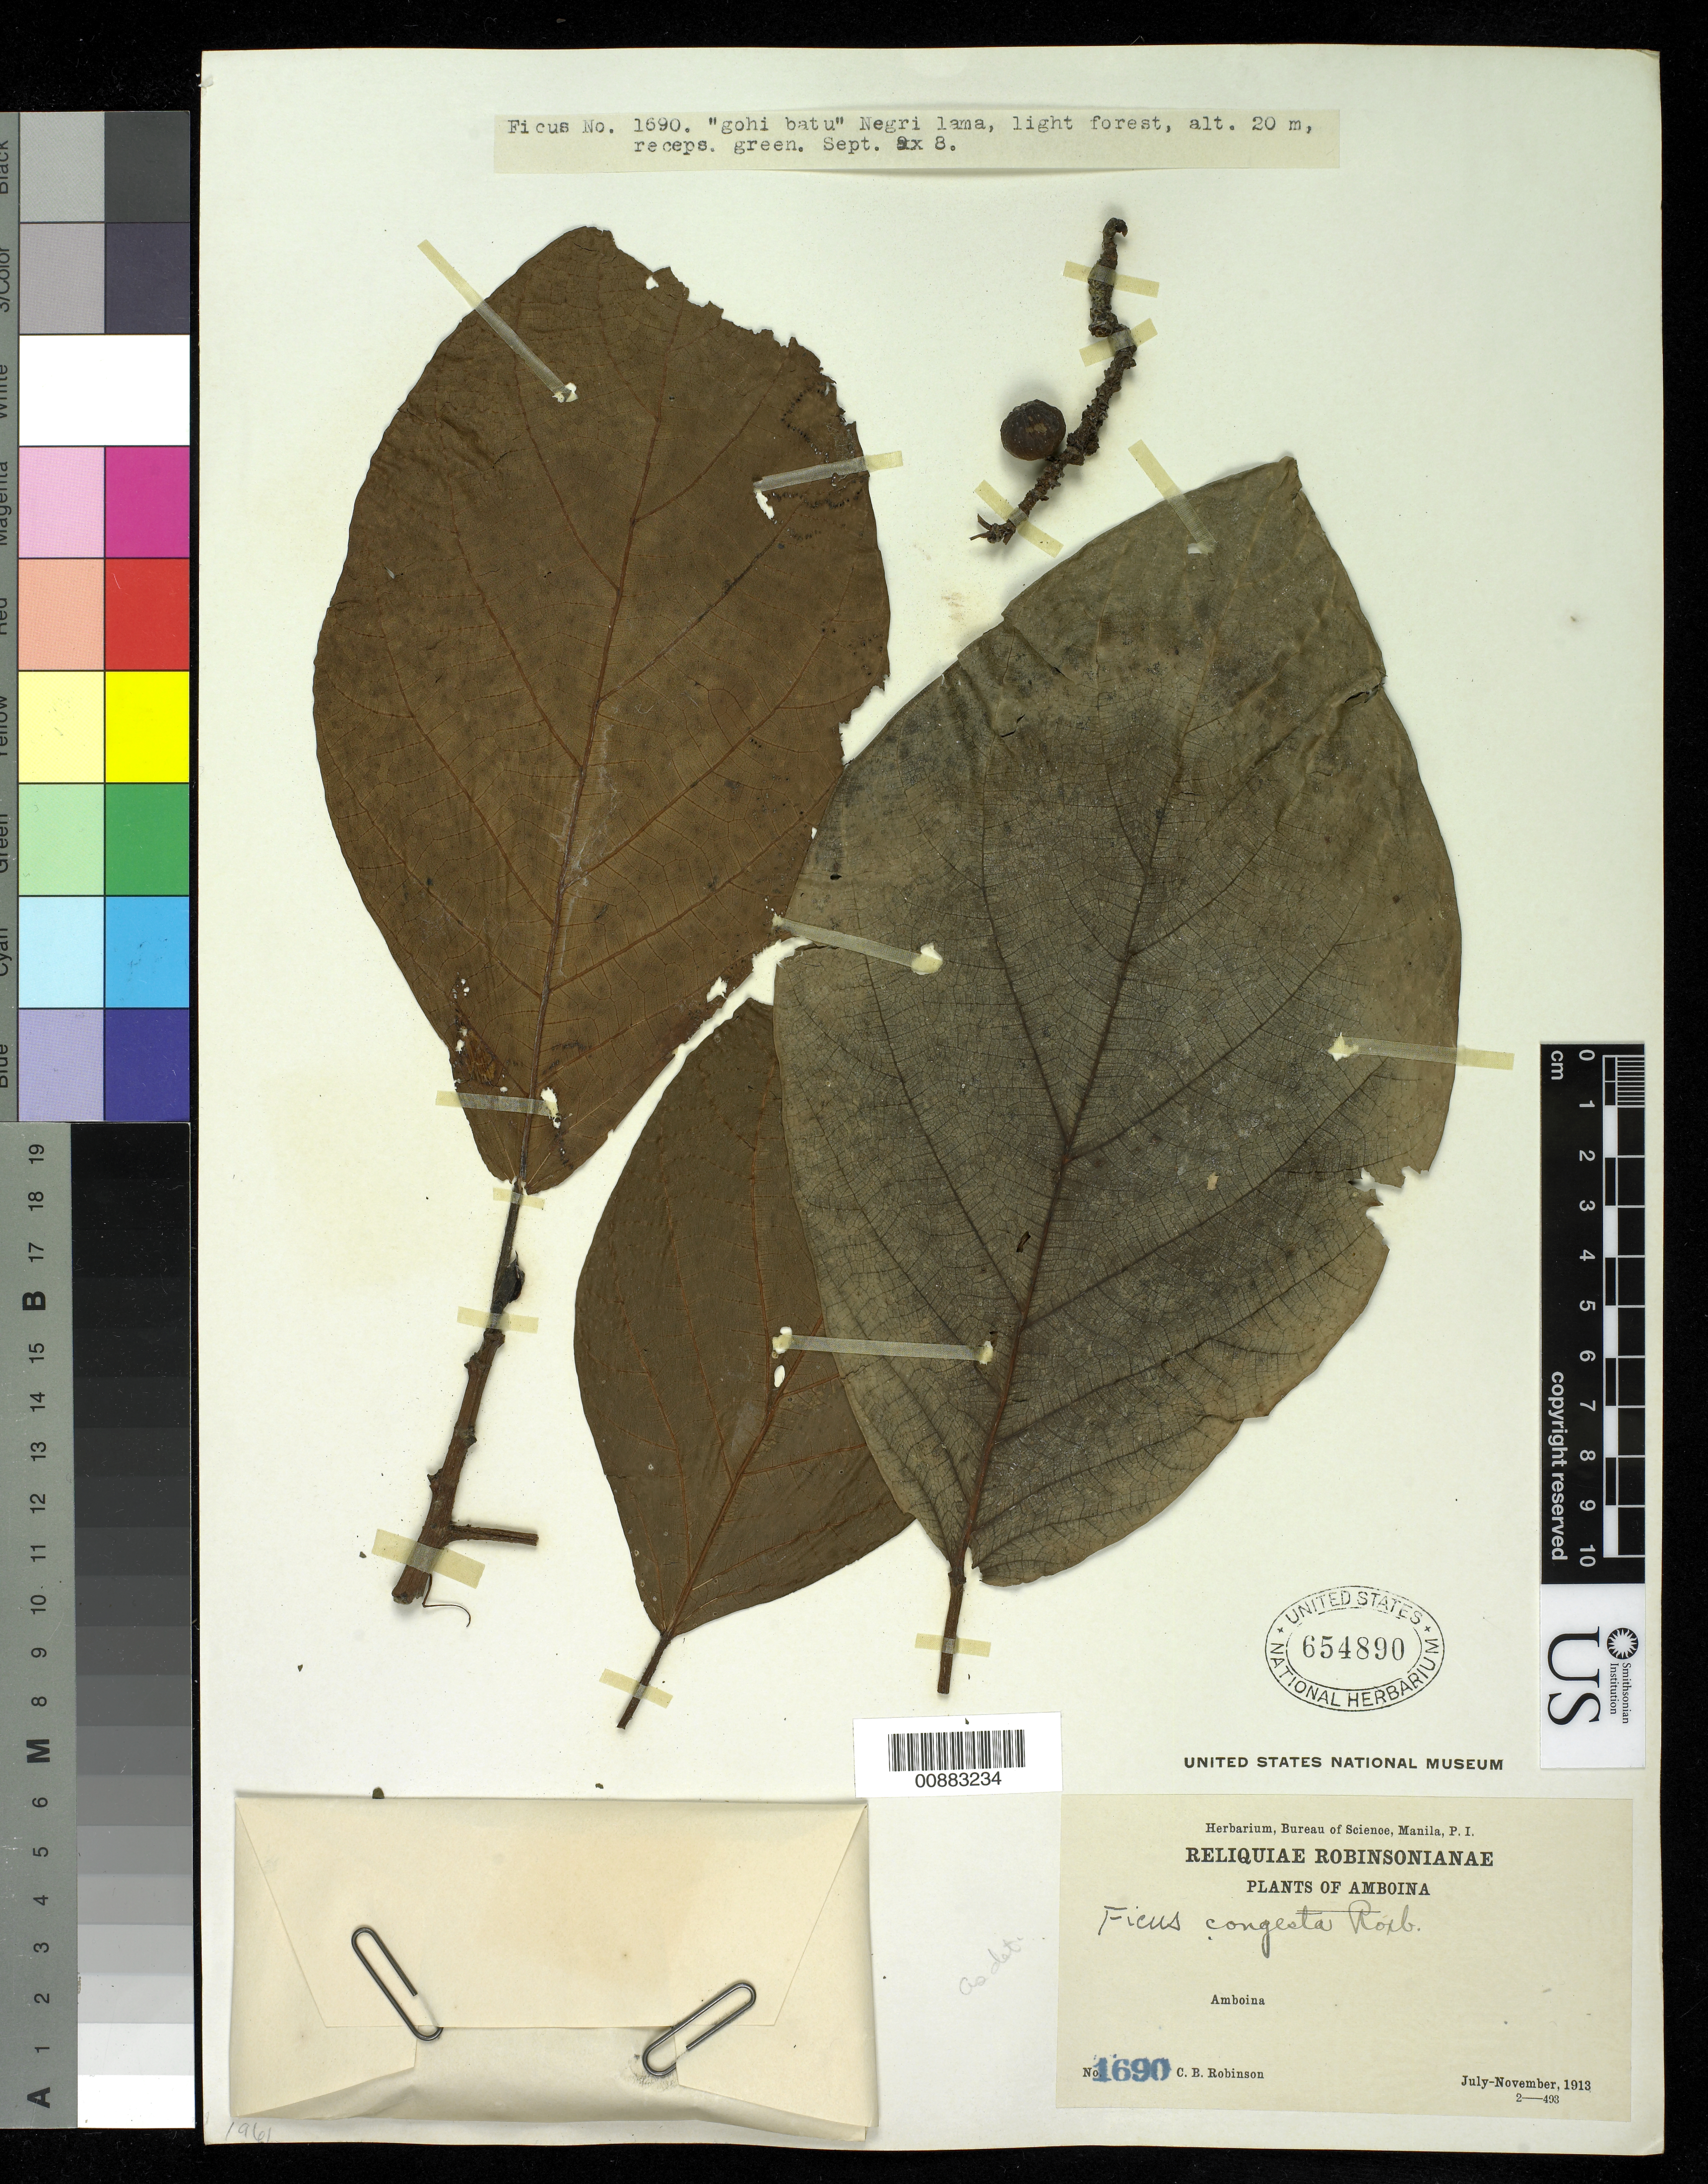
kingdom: Plantae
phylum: Tracheophyta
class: Magnoliopsida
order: Rosales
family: Moraceae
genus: Ficus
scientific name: Ficus congesta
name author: Roxb.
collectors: C. Robinson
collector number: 1690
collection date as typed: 08 Sep 1913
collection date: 1913-09-08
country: Indonesia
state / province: Maluku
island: Amboina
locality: Negri lama.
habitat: Light forest.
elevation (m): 20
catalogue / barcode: US 654890